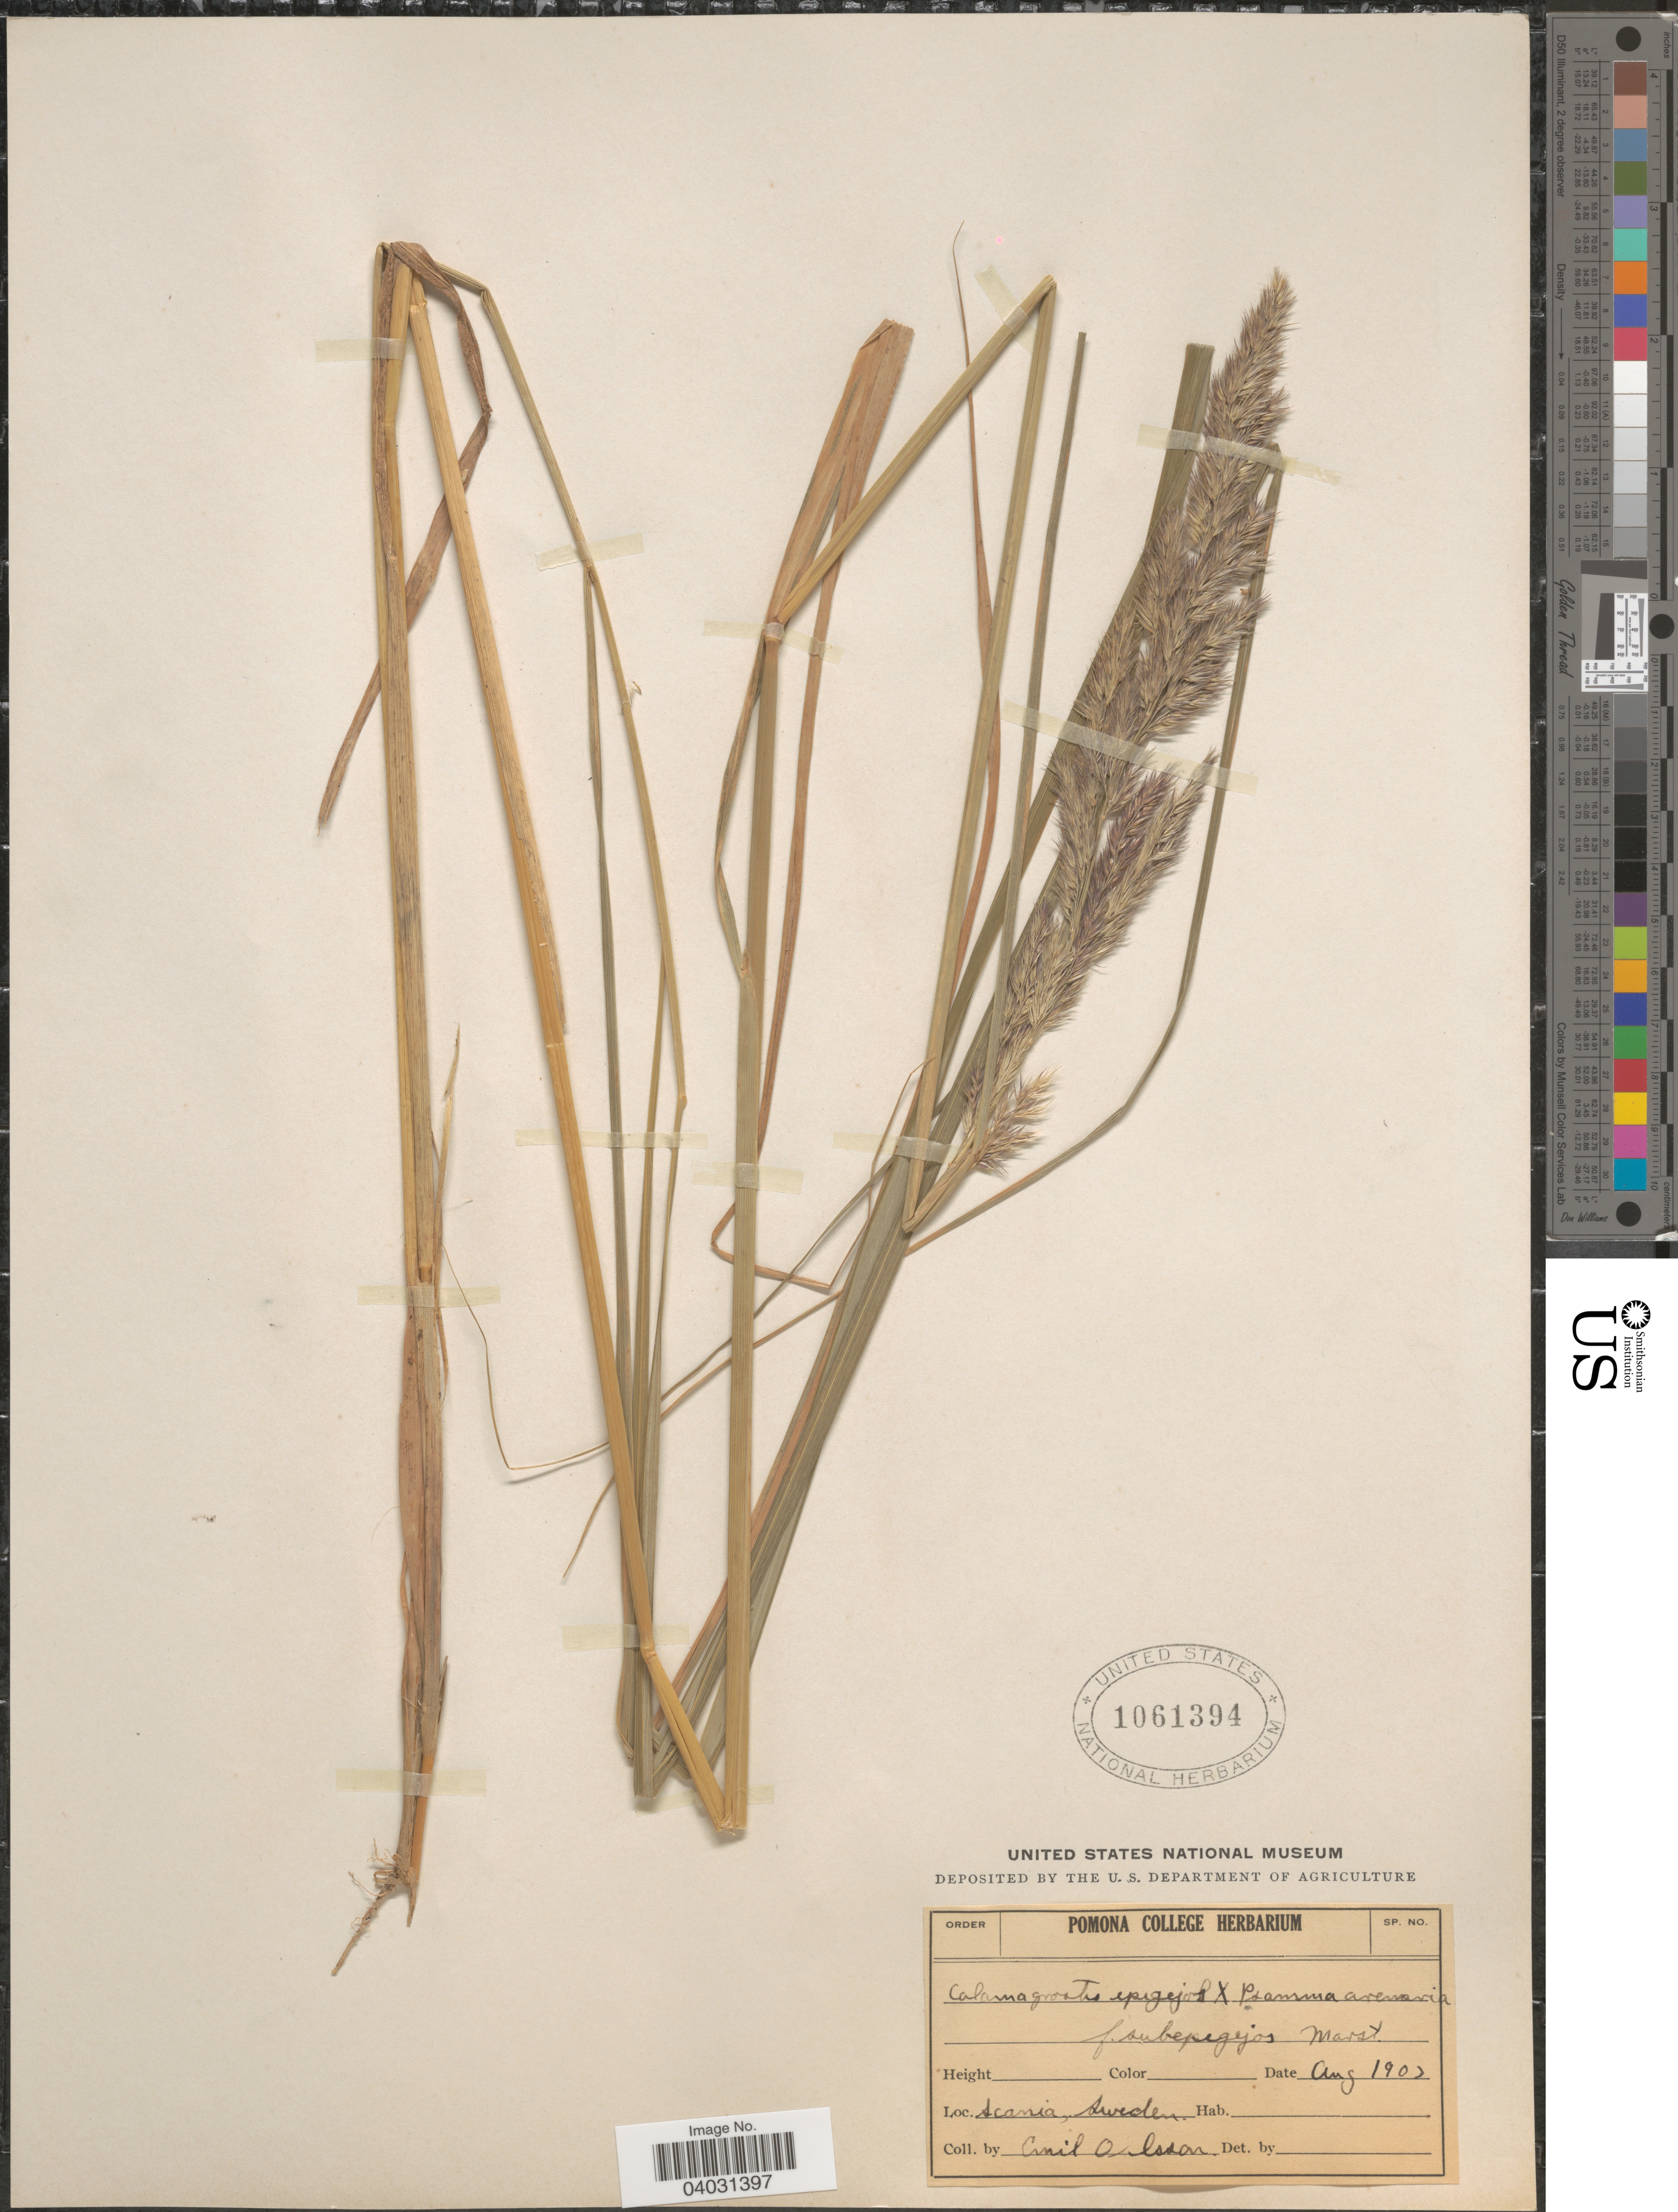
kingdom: Plantae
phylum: Tracheophyta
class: Liliopsida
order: Poales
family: Poaceae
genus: Calamagrostis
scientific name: Calamagrostis epigeios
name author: (L.) Roth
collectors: A. Olsson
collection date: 1907-08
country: Sweden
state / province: Skåne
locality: Scania.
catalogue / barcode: US 1061394